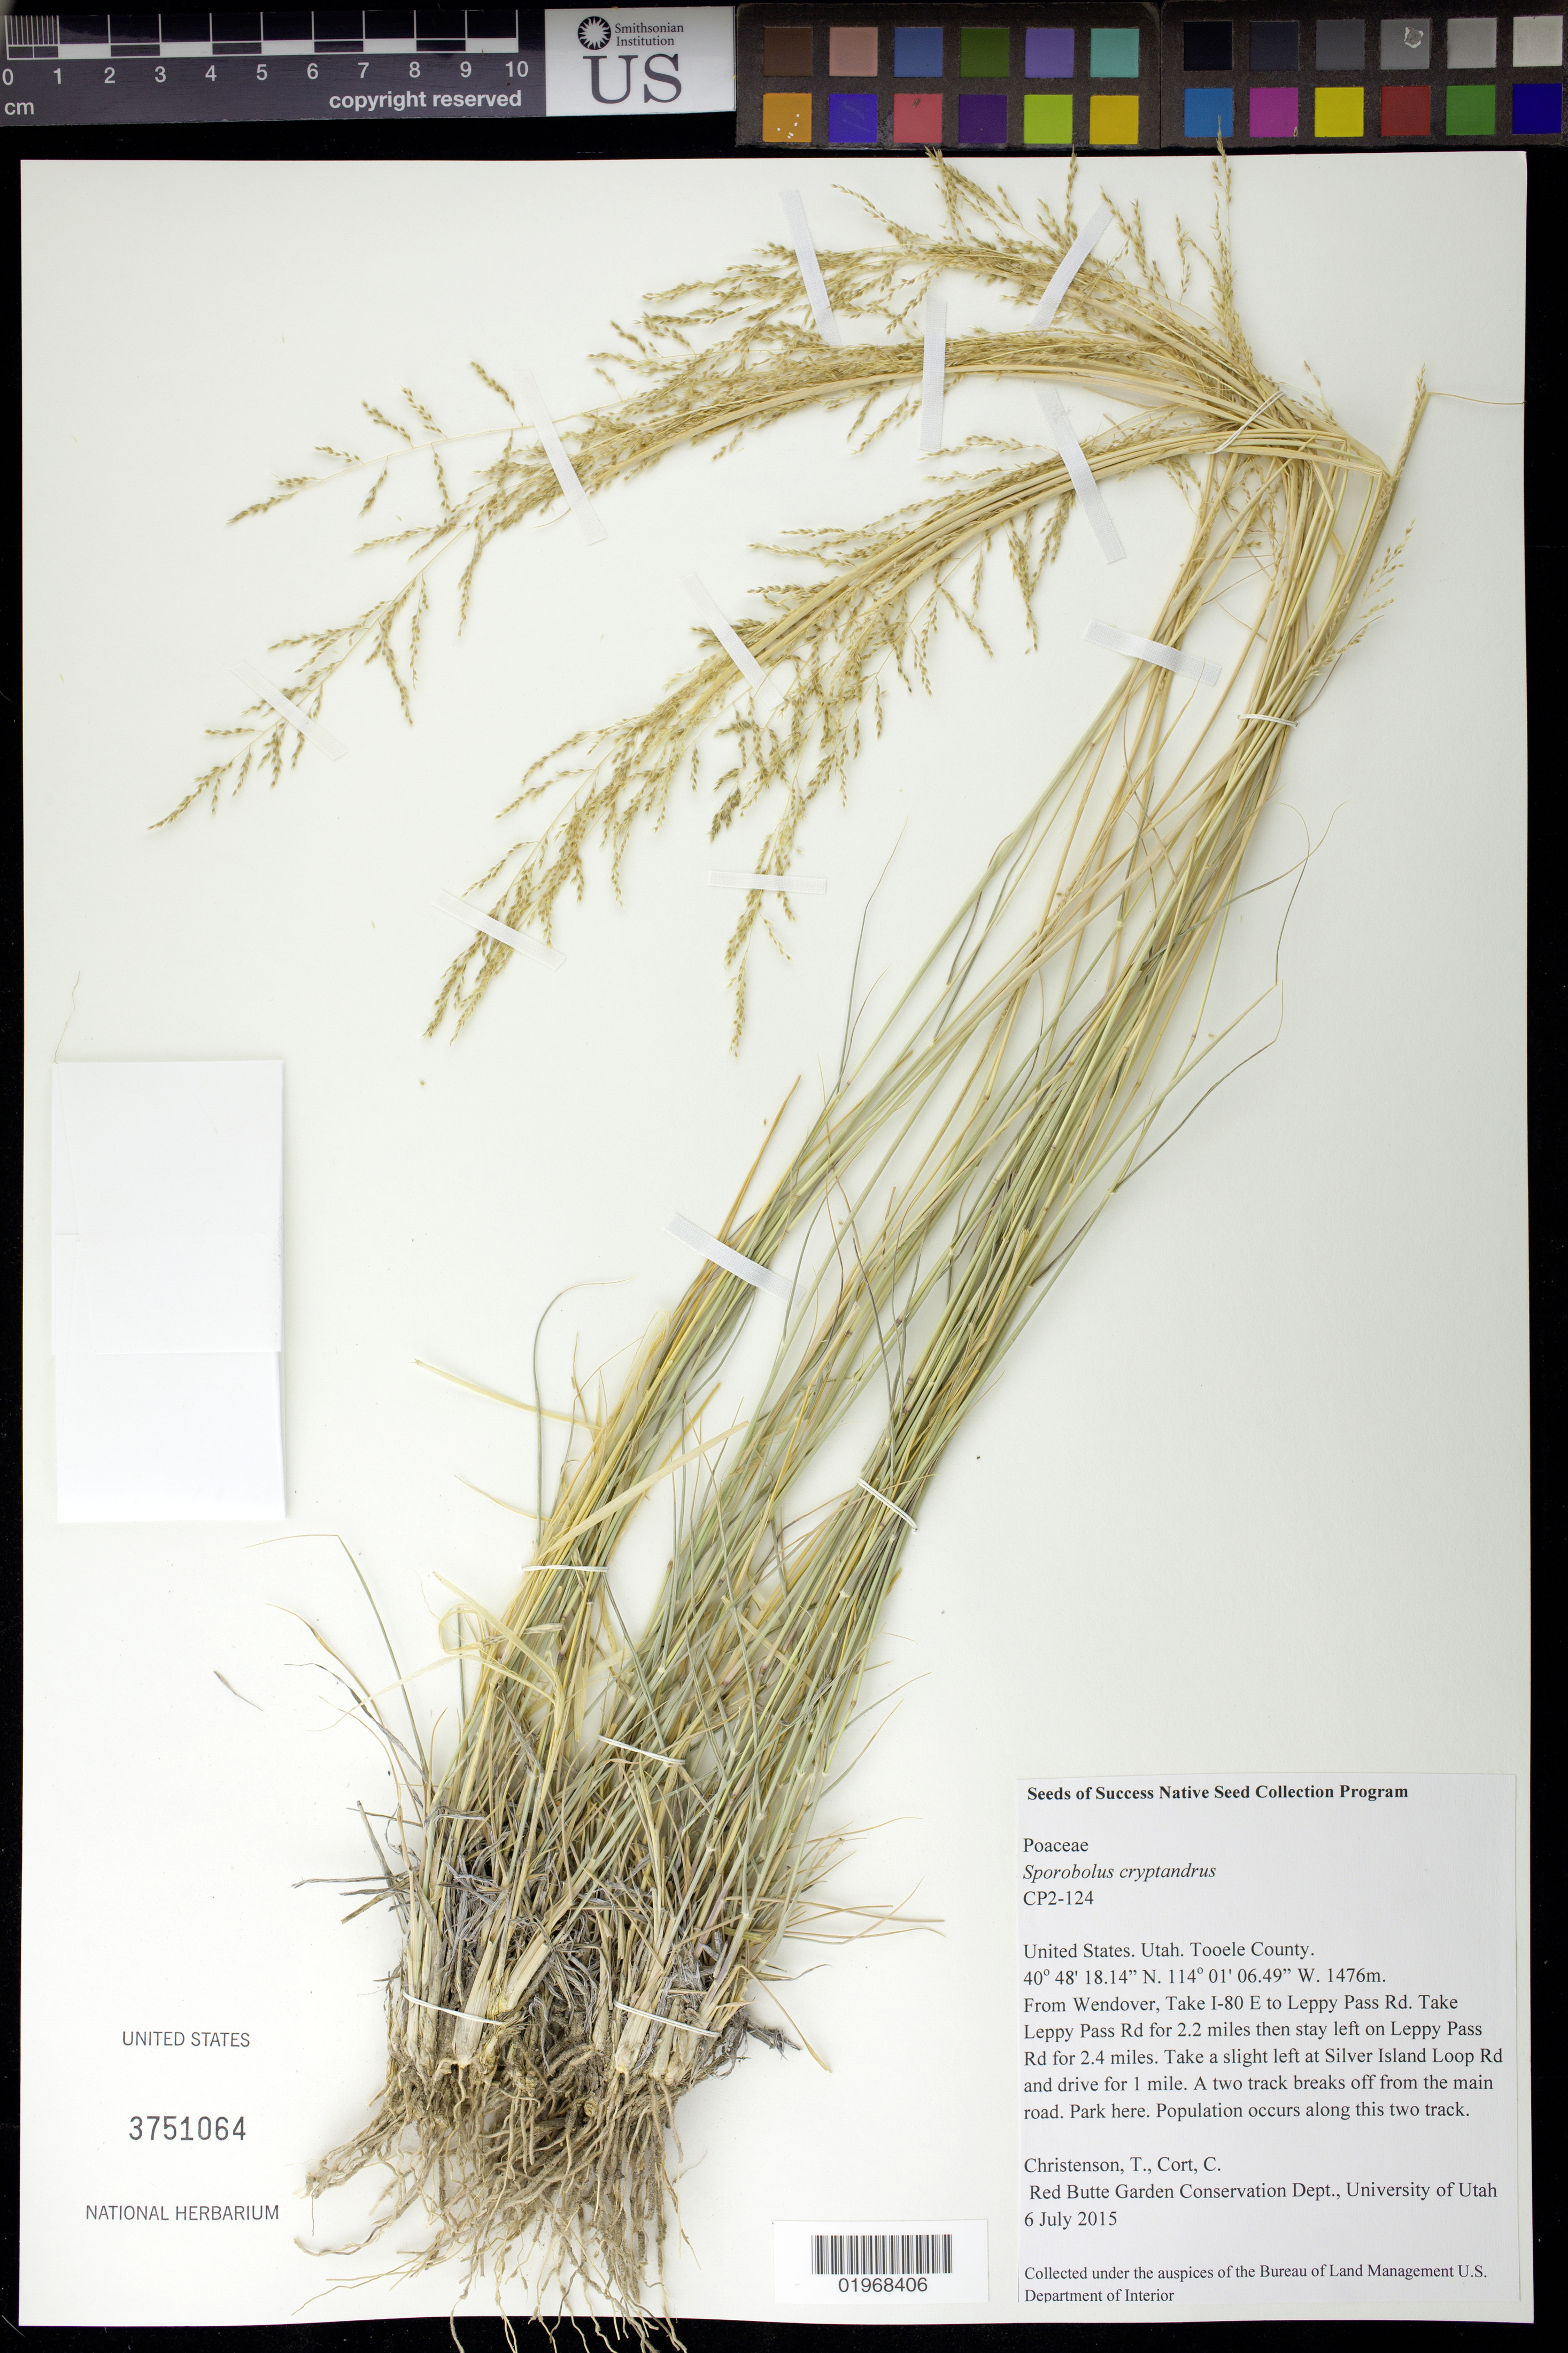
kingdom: Plantae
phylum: Tracheophyta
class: Liliopsida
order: Poales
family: Poaceae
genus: Sporobolus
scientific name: Sporobolus cryptandrus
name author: (Torr.) A. Gray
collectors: T. Christenson, C. Cort & A. Uslaner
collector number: CP2-124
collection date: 2015-07-06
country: United States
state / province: Utah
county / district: Tooele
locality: Silver Island Loop Rd.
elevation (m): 1476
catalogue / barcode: US 3751064